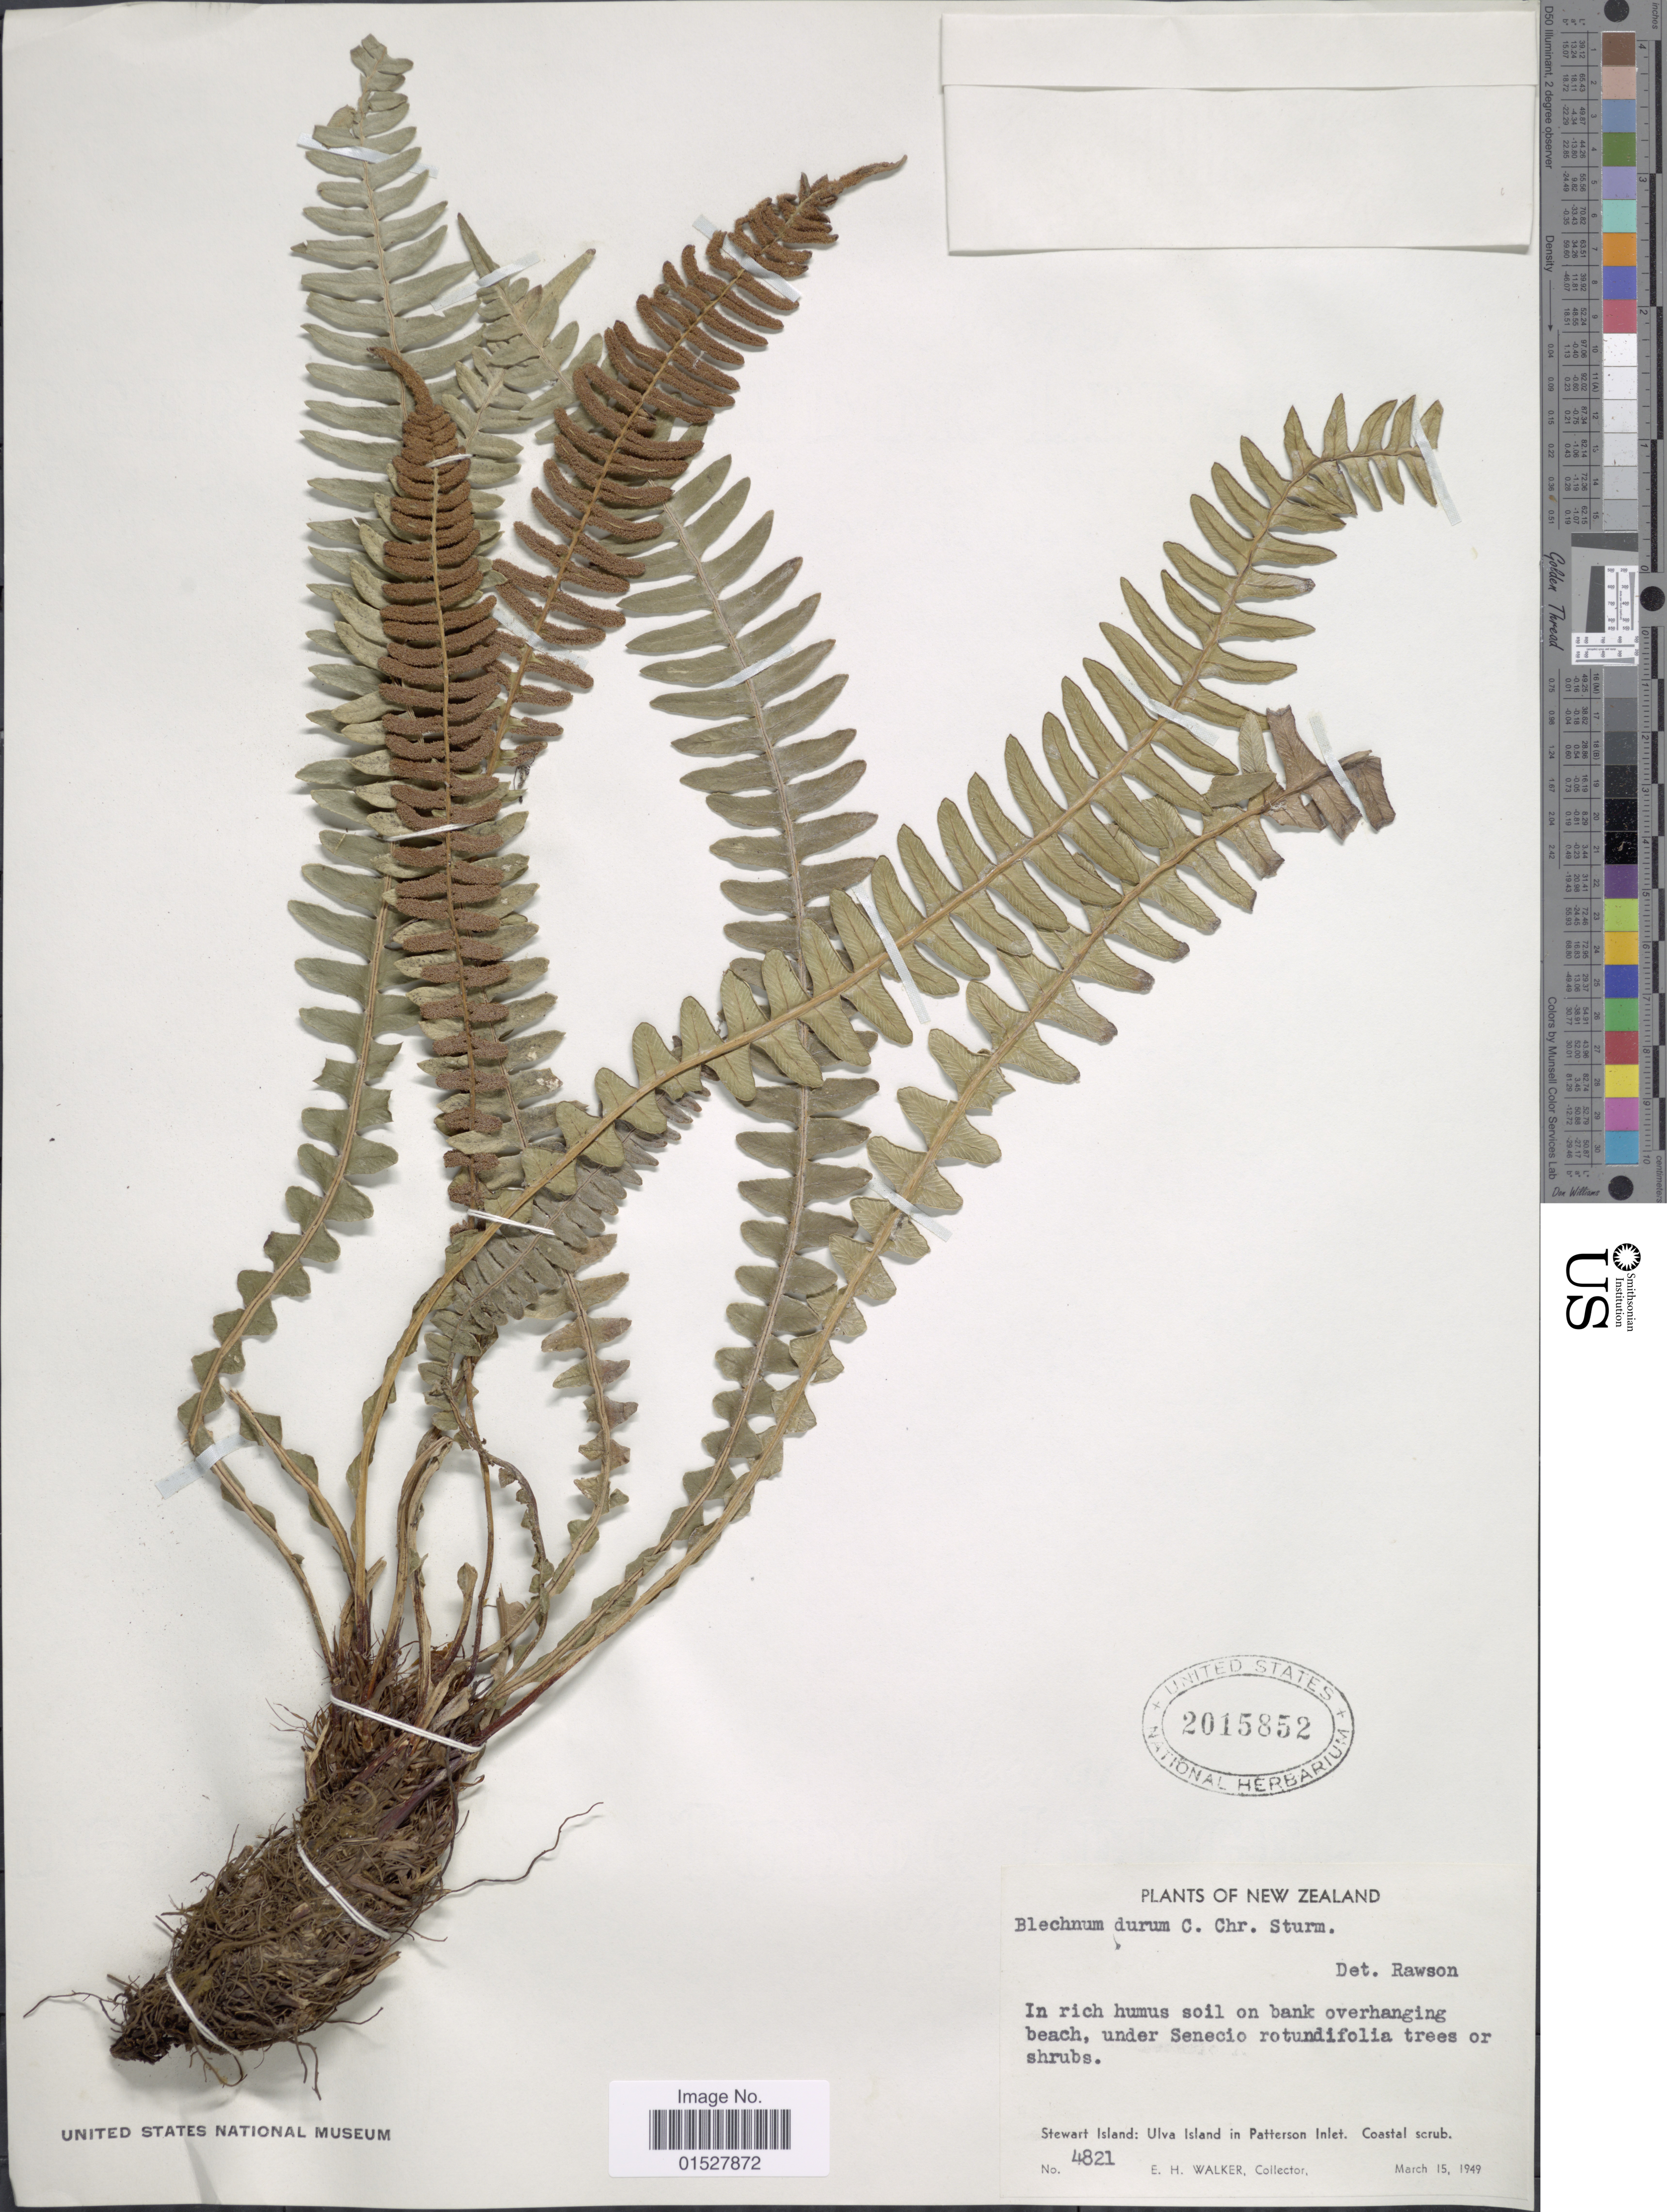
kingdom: Plantae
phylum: Tracheophyta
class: Polypodiopsida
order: Polypodiales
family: Blechnaceae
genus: Blechnum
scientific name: Blechnum durum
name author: (T. Moore) C. Chr.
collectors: E. H. Walker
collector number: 4821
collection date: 1949-03-15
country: New Zealand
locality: Stewart Island: Ulva Island in Patterson Inlet.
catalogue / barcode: US 2015852